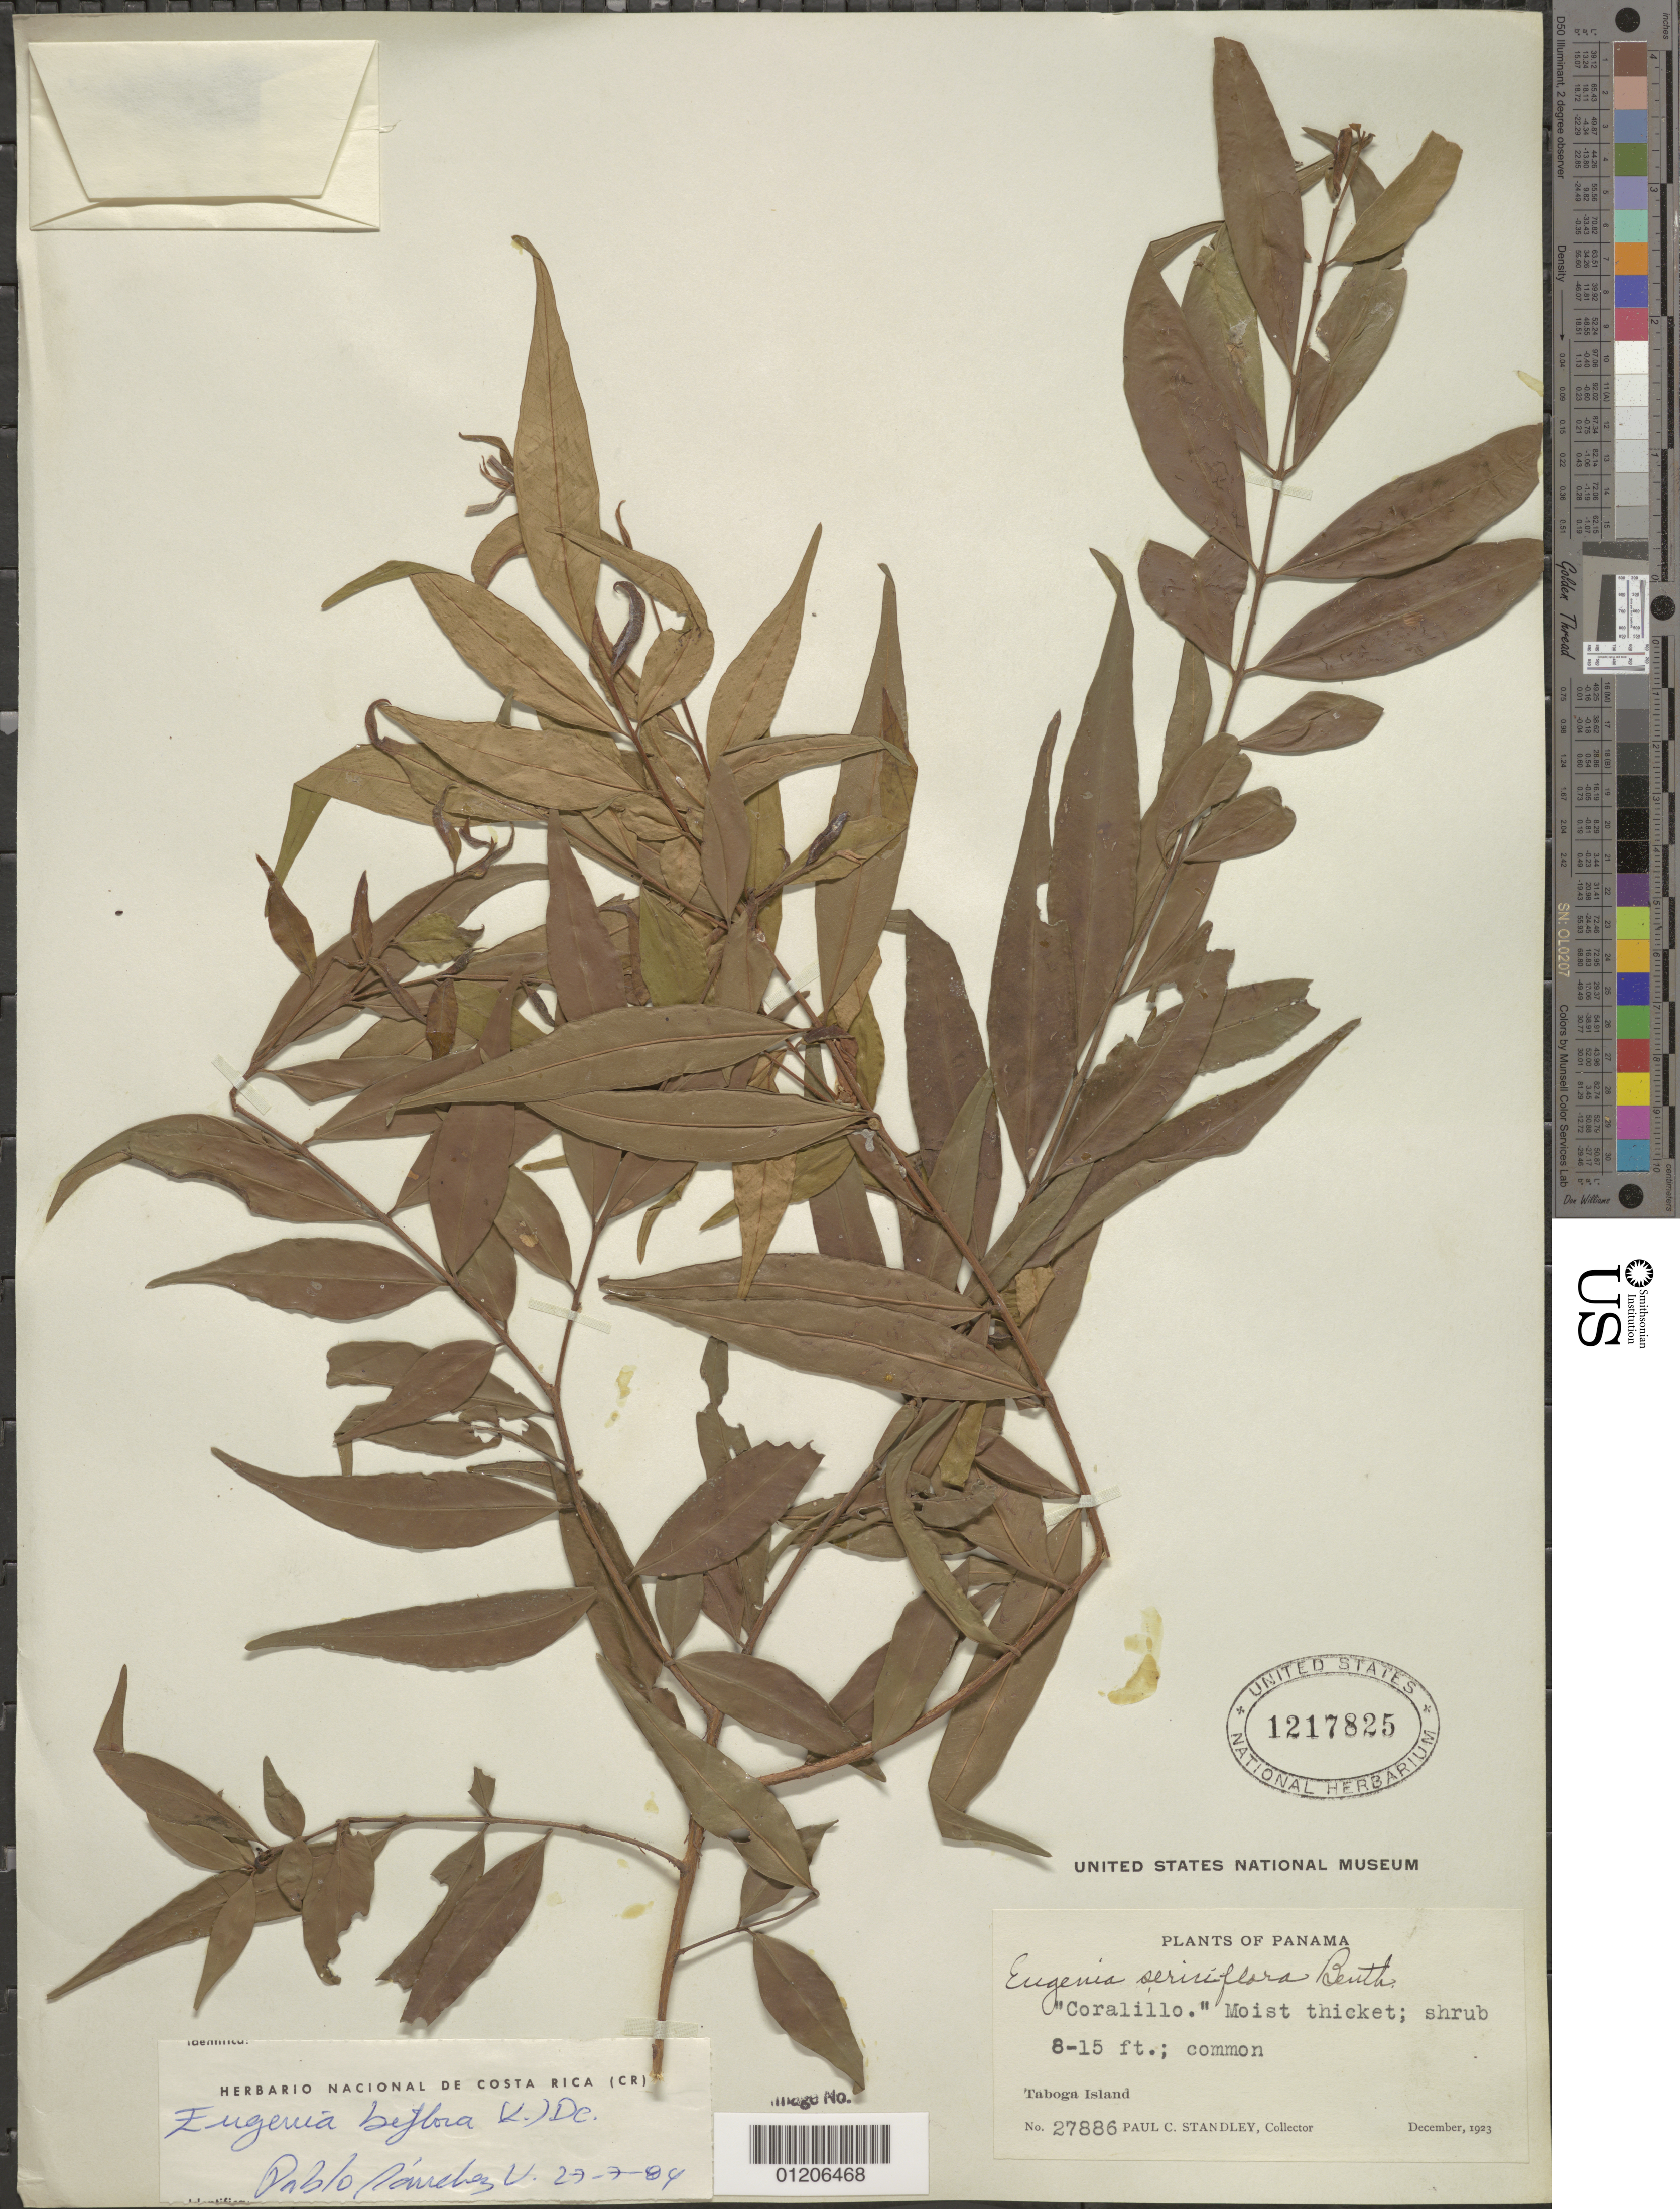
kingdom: Plantae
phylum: Tracheophyta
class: Magnoliopsida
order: Myrtales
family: Myrtaceae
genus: Eugenia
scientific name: Eugenia biflora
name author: (L.) DC.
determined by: Sánchez, P.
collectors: P. C. Standley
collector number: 27886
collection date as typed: Dec 1923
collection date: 1923-12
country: Panama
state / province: Panamá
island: Taboga Island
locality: Taboga Island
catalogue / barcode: US 1217825